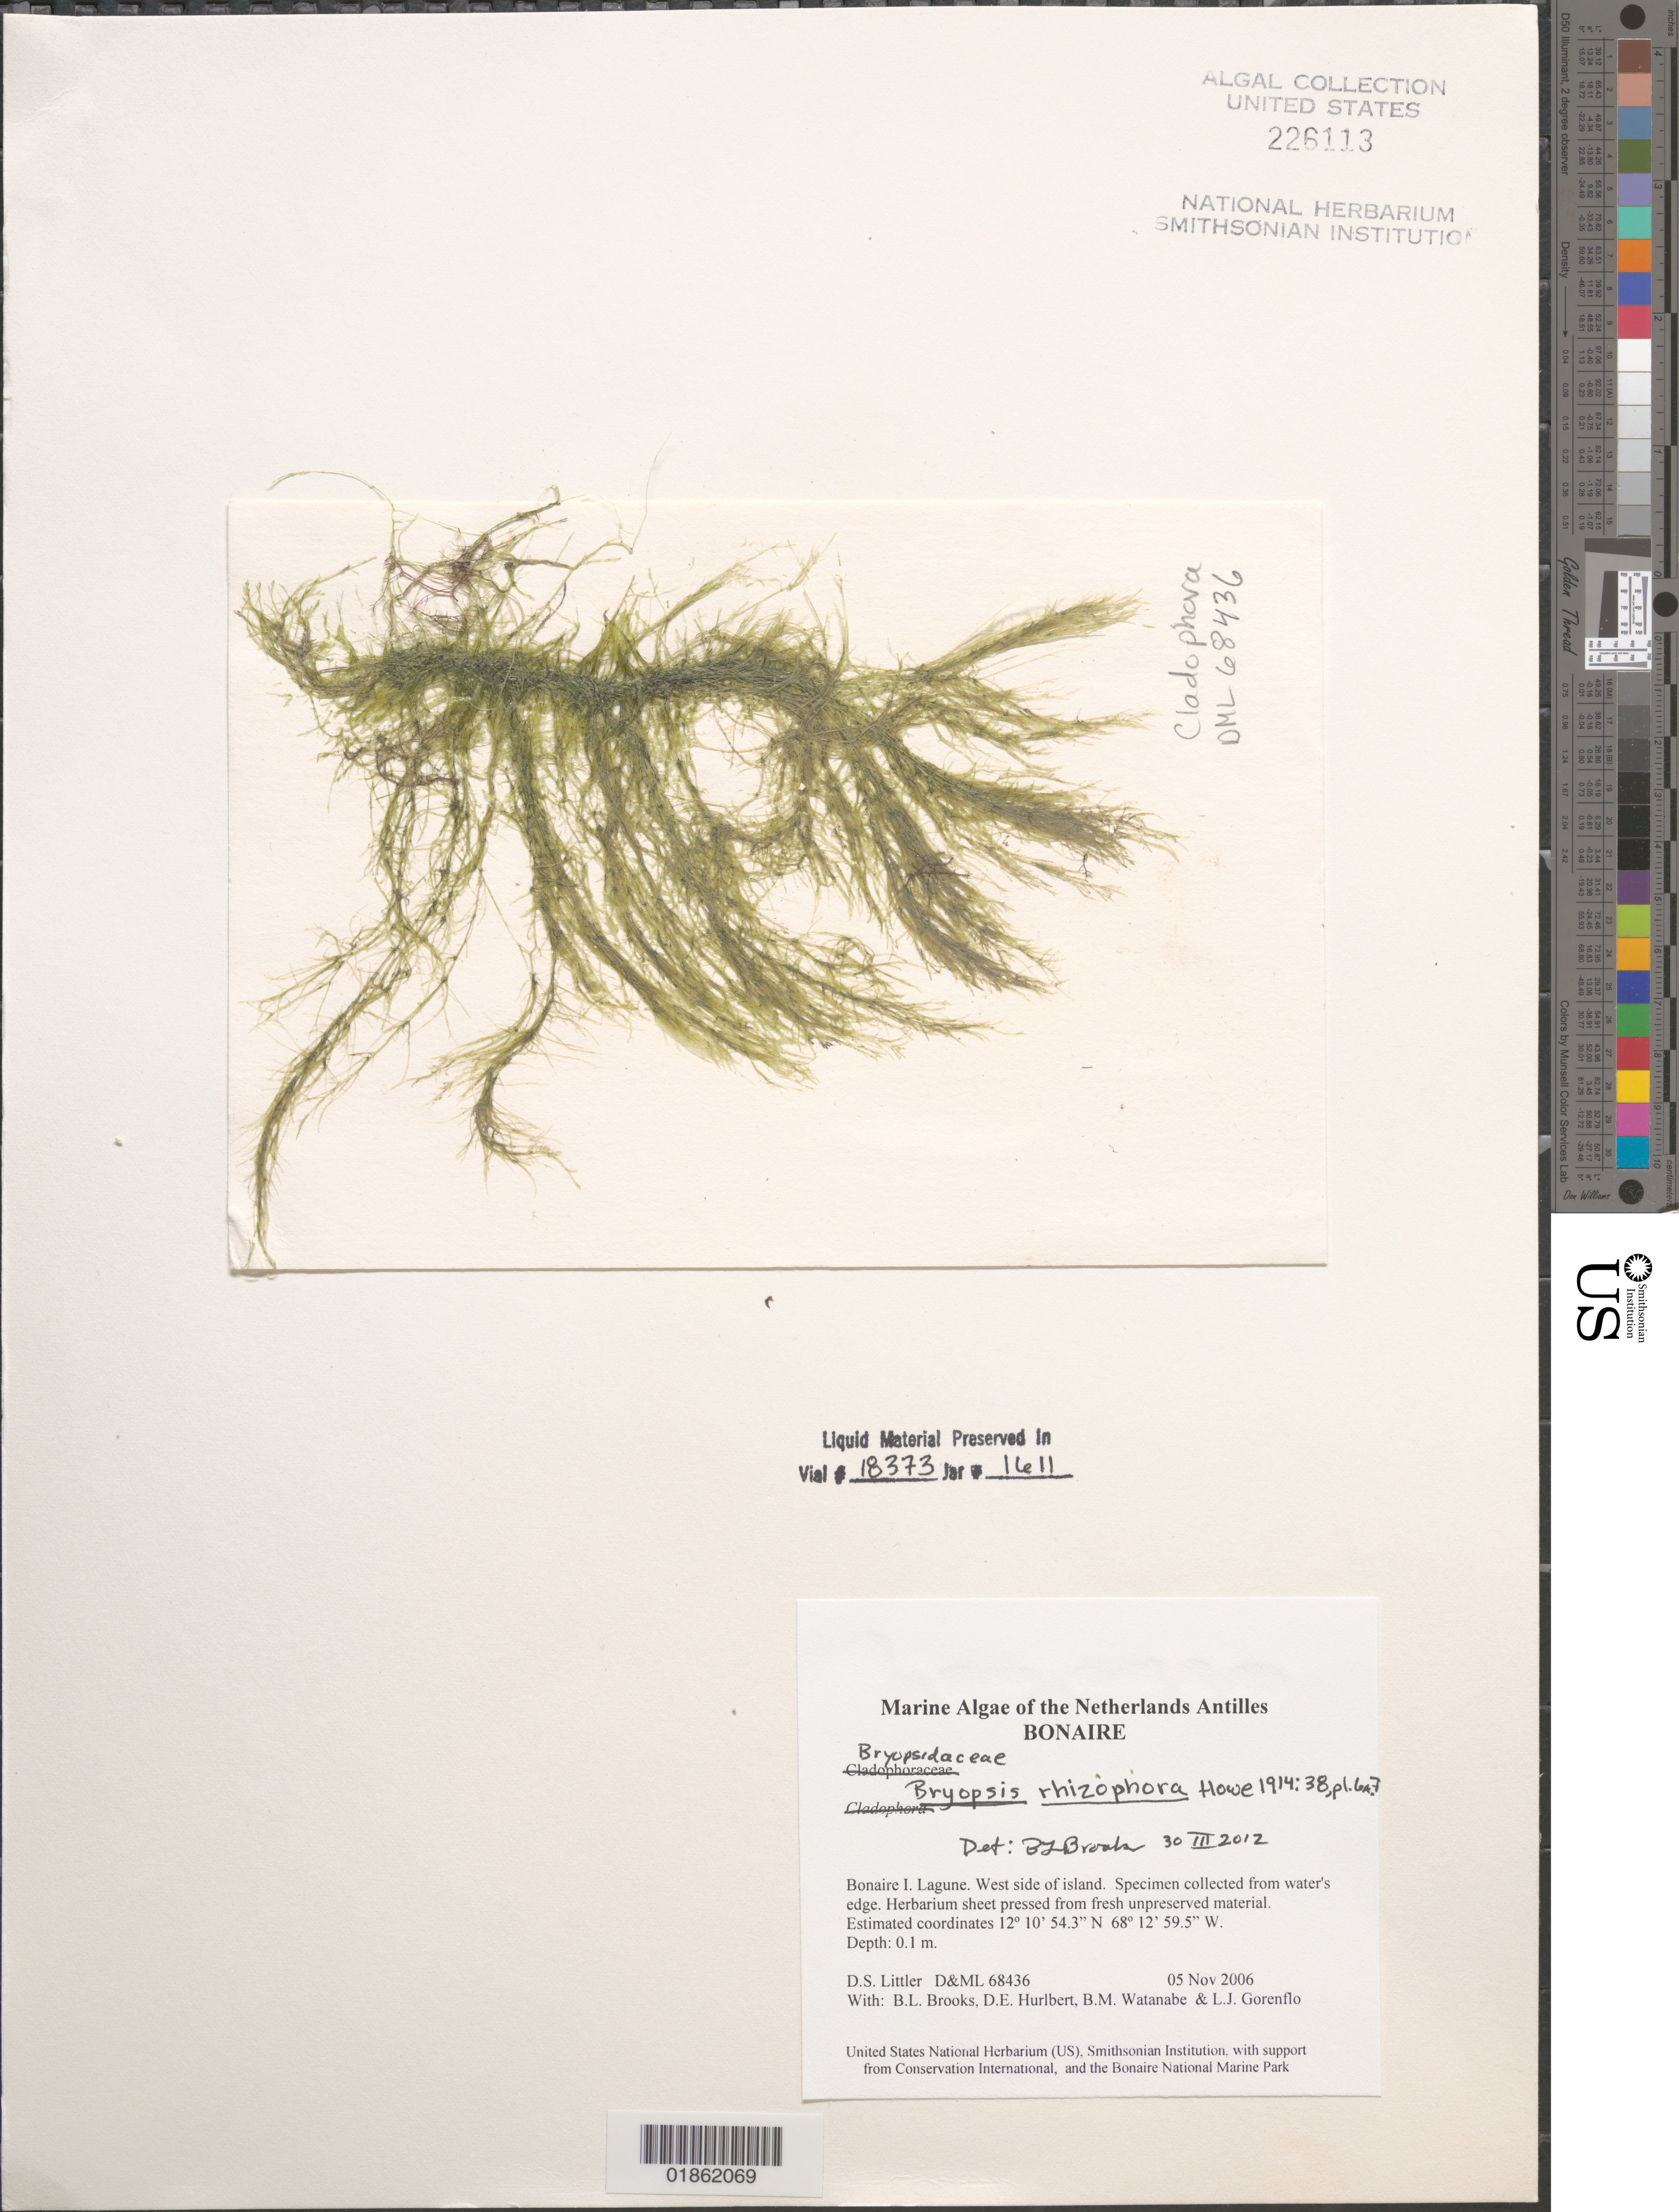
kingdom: Plantae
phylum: Chlorophyta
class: Ulvophyceae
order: Bryopsidales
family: Bryopsidaceae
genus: Bryopsis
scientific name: Bryopsis rhizophora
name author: M. Howe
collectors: D. S. Littler, B. Brooks, D. Hurlbert, B. Watanabe & L. Gorenflo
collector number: D&ML68436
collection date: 2006-11-05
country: Netherlands Antilles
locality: Bonaire I. Lagune. West side of island.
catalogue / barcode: US 226113